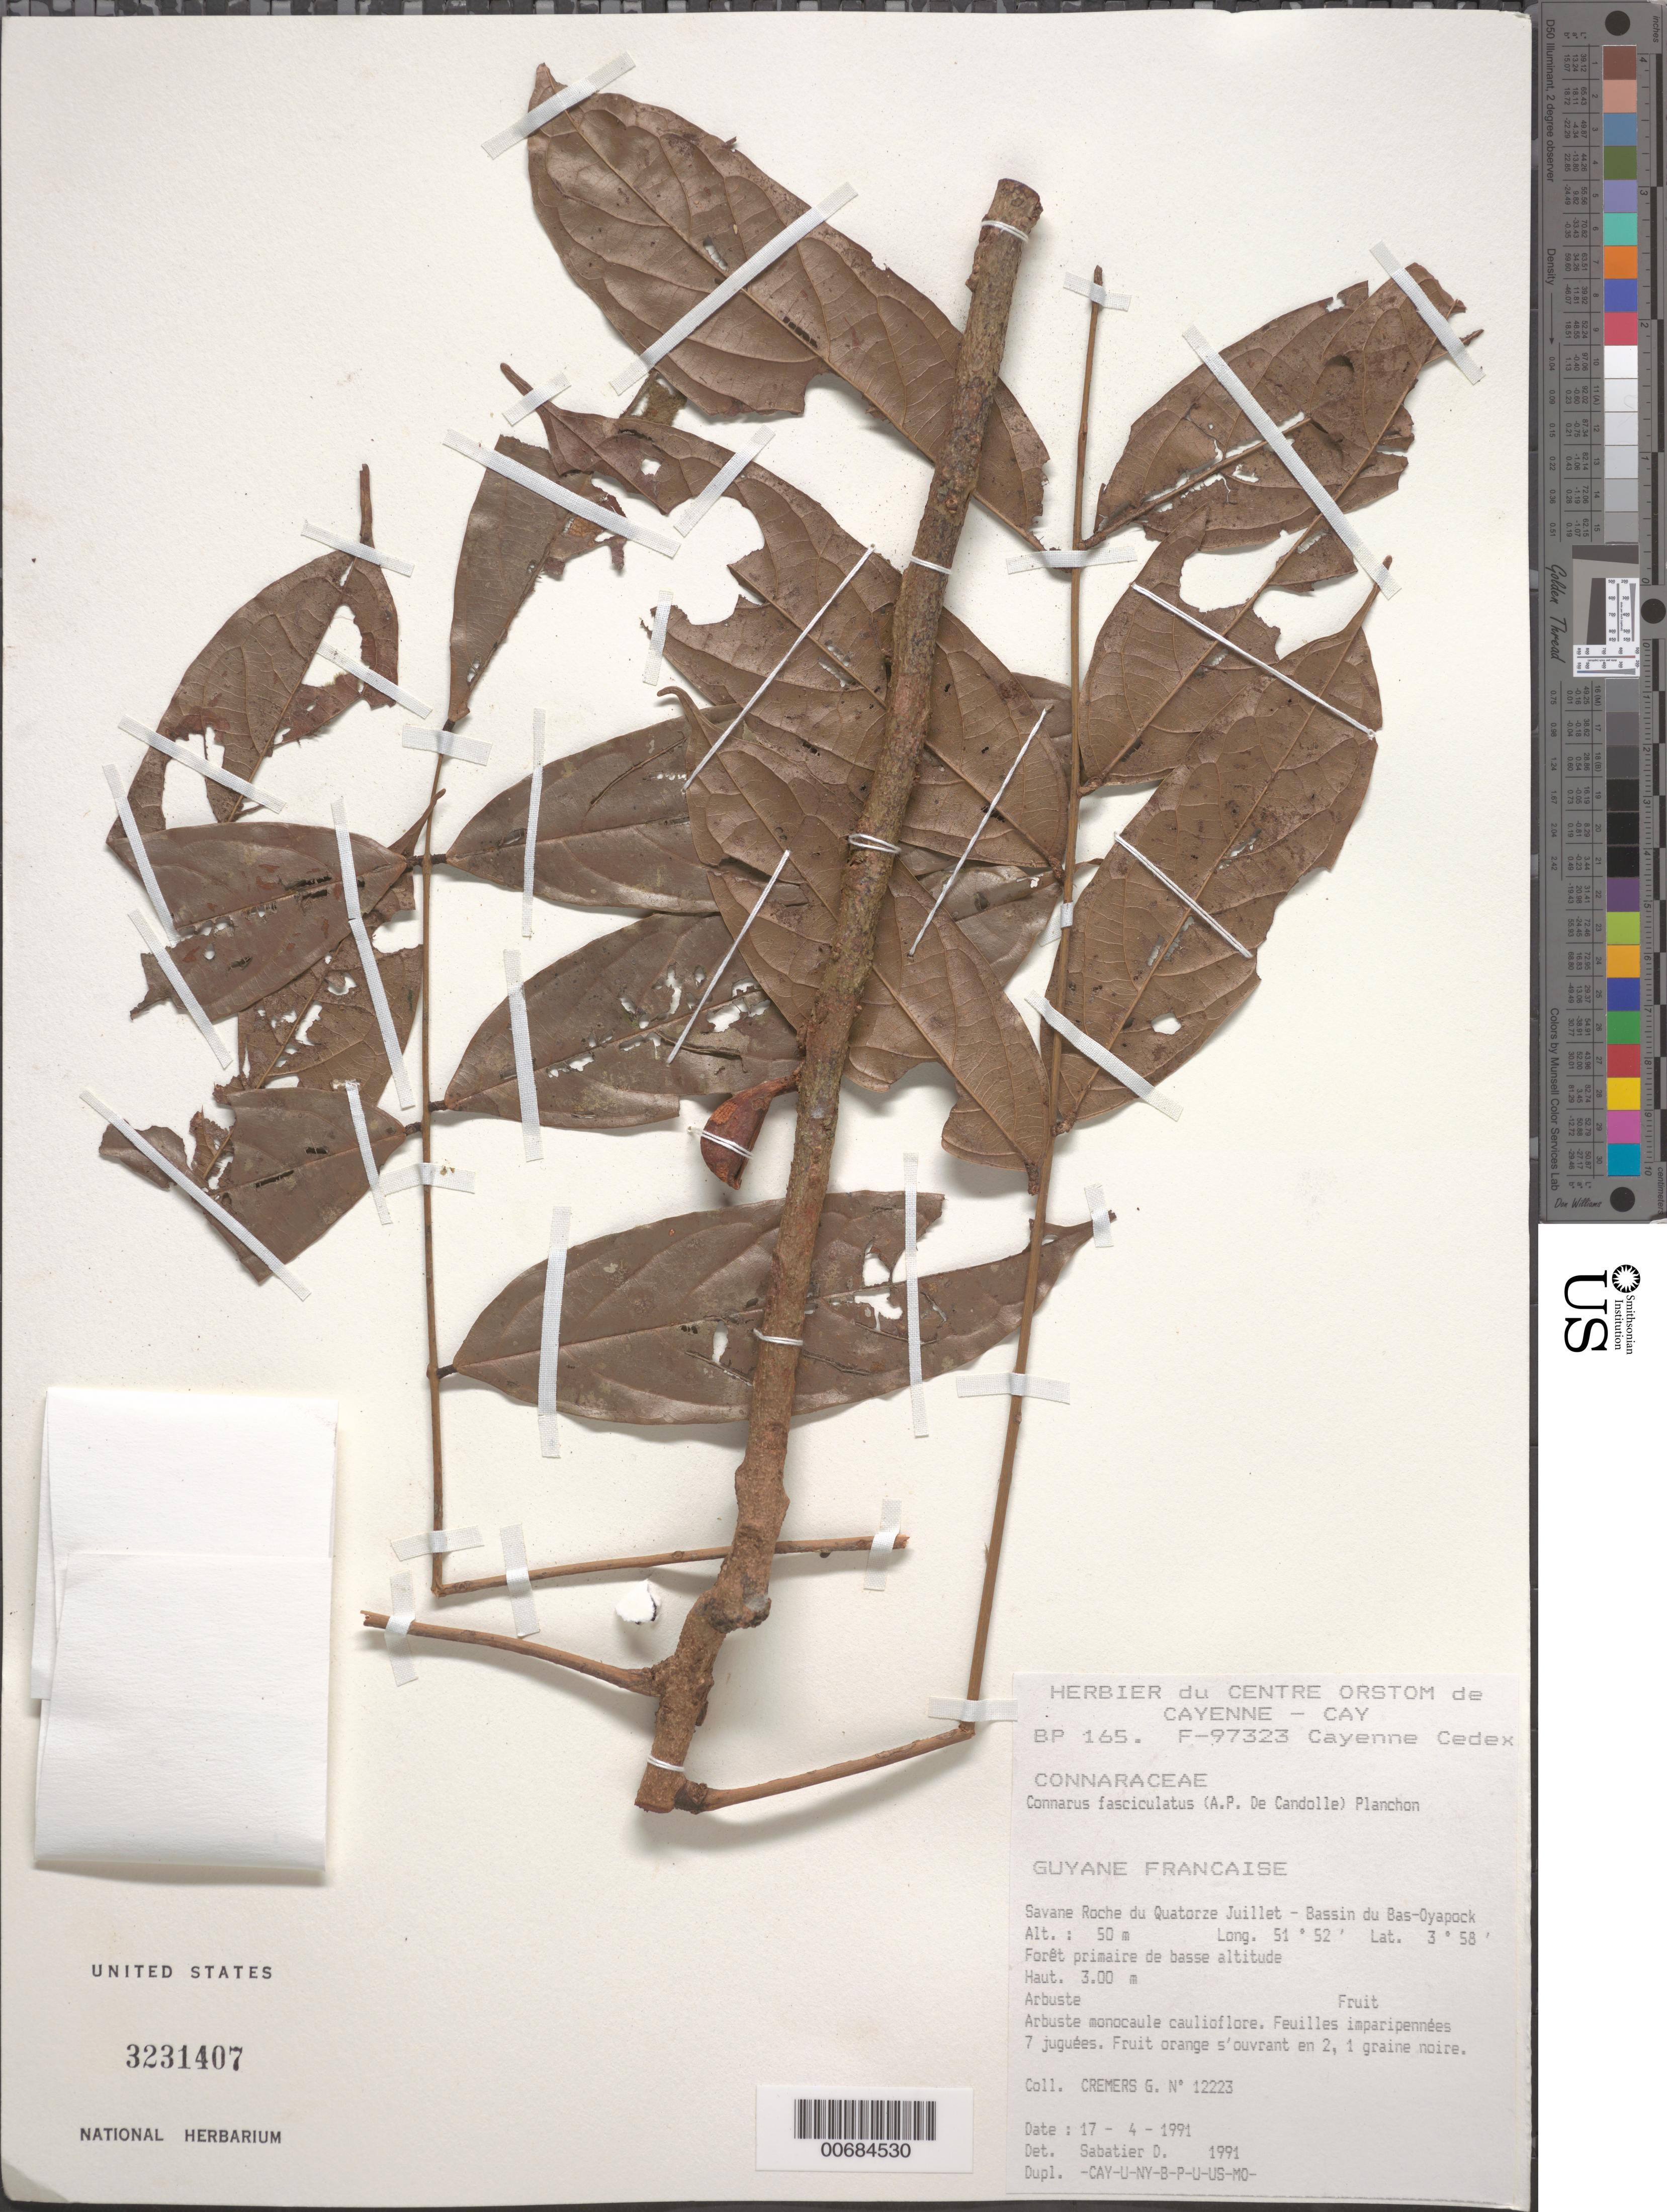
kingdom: Plantae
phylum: Tracheophyta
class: Magnoliopsida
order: Oxalidales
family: Connaraceae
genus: Connarus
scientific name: Connarus fasciculatus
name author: (DC.) Planch.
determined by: Cremers, Georges A.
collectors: G. Cremers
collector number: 12223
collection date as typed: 17-Apr-91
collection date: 1991-04-17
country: French Guiana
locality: Savane Roche du Quatorze Juillet, Bassin du Bas-Oyapock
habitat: Low primary forest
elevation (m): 50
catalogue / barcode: US 3231407